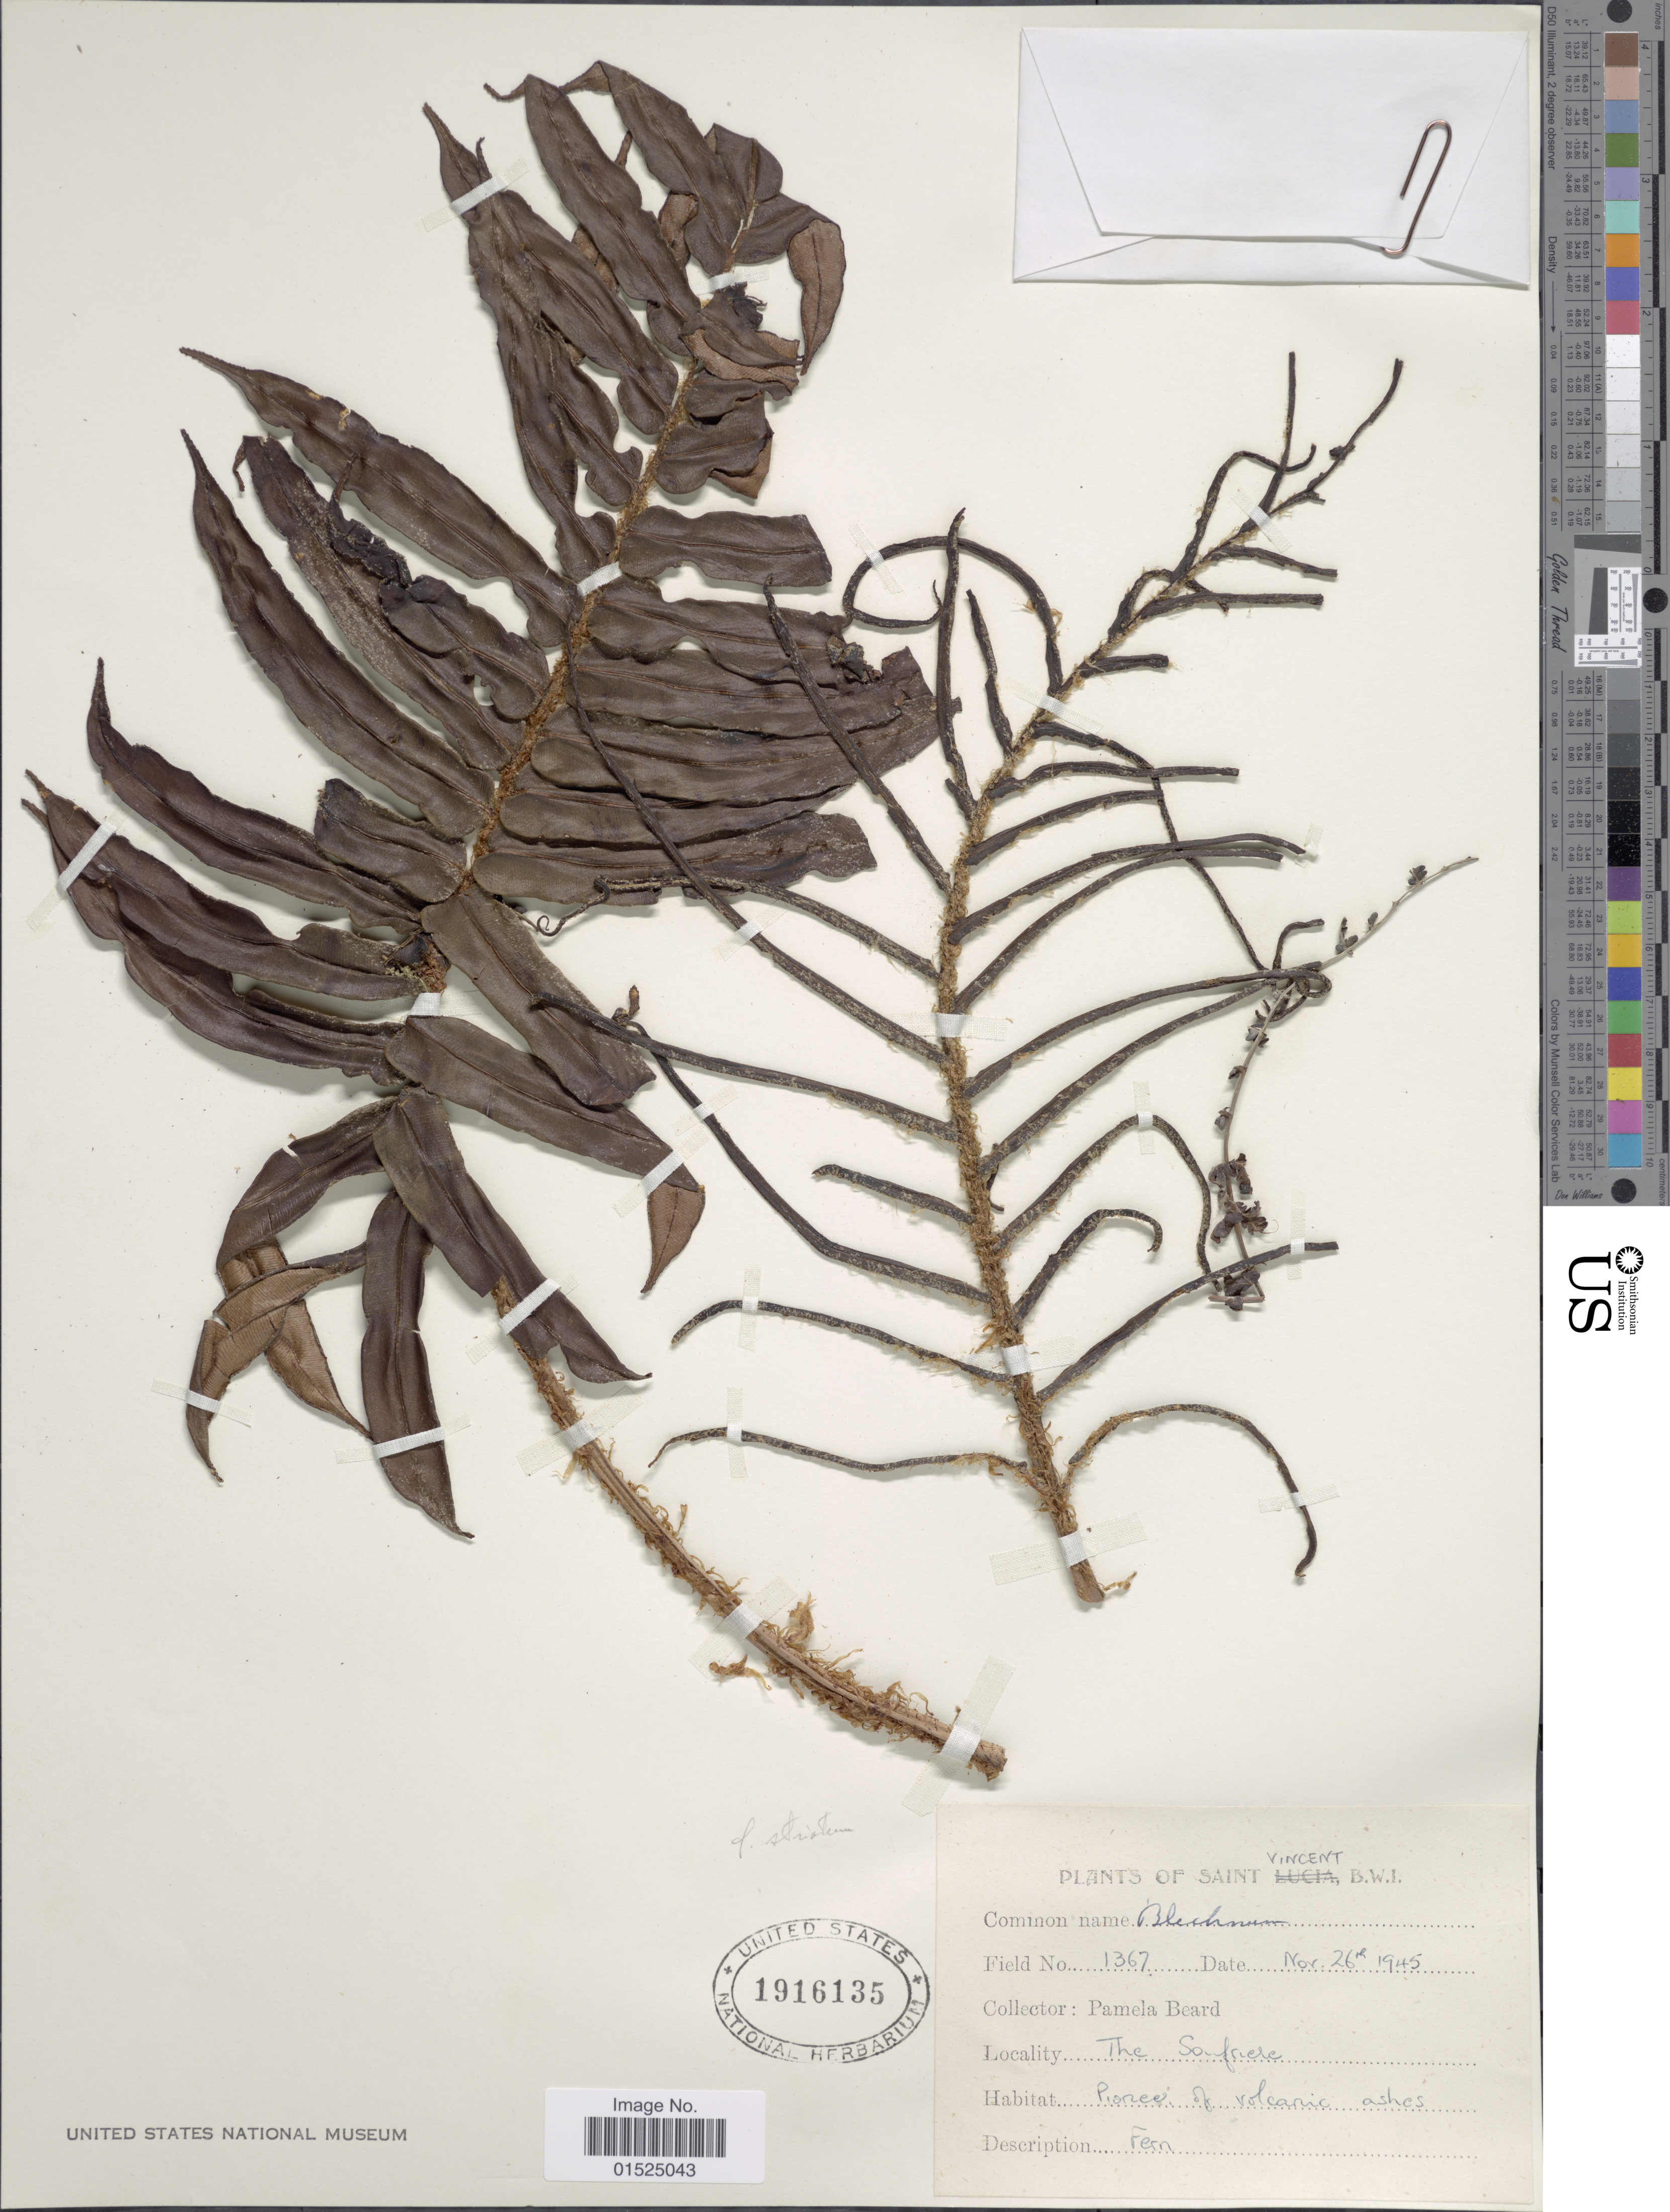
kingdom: Plantae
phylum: Tracheophyta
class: Polypodiopsida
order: Polypodiales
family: Blechnaceae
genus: Blechnum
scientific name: Blechnum ryanii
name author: Hieron.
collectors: P. Beard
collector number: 1367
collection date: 1945-11-26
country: St. Vincent - Grenadines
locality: The Soufriere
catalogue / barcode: US 1916135